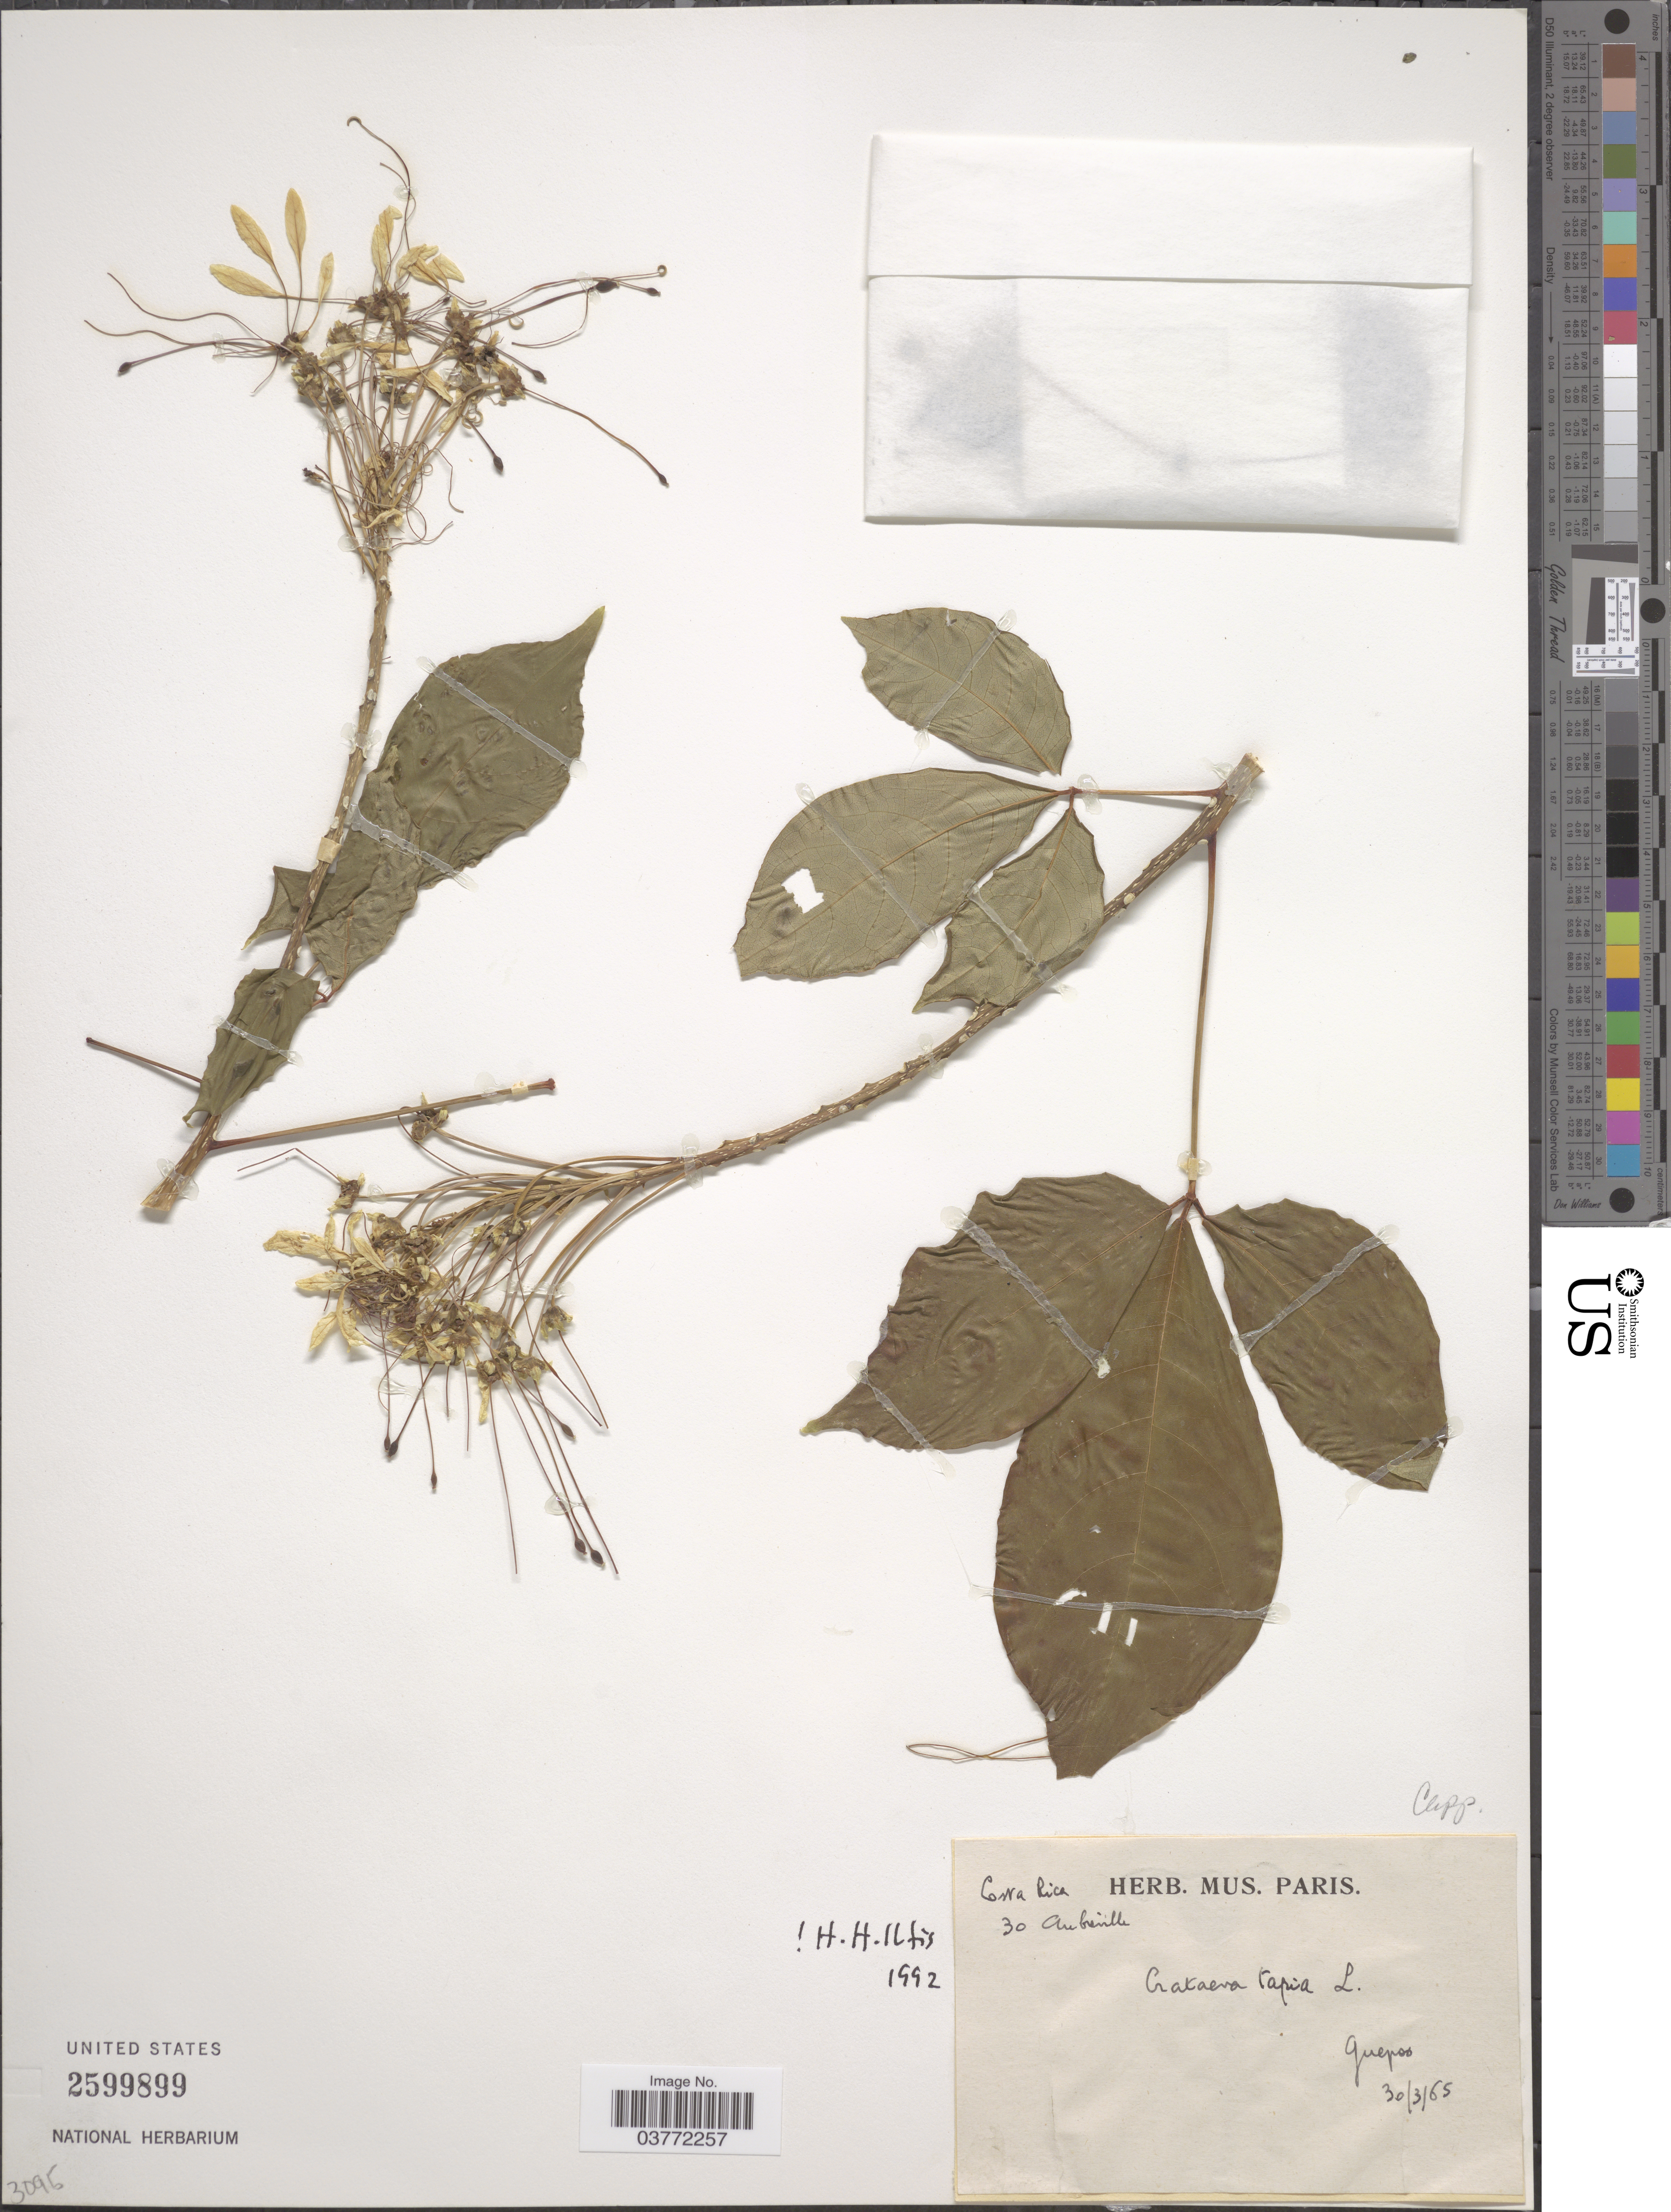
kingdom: Plantae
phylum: Tracheophyta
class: Magnoliopsida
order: Brassicales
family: Capparaceae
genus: Crateva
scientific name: Crateva tapia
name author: L.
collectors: Aubréville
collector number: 30?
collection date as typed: Transcribed d/m/y: 30/3/65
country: Costa Rica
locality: Guepos.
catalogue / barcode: US 2599899